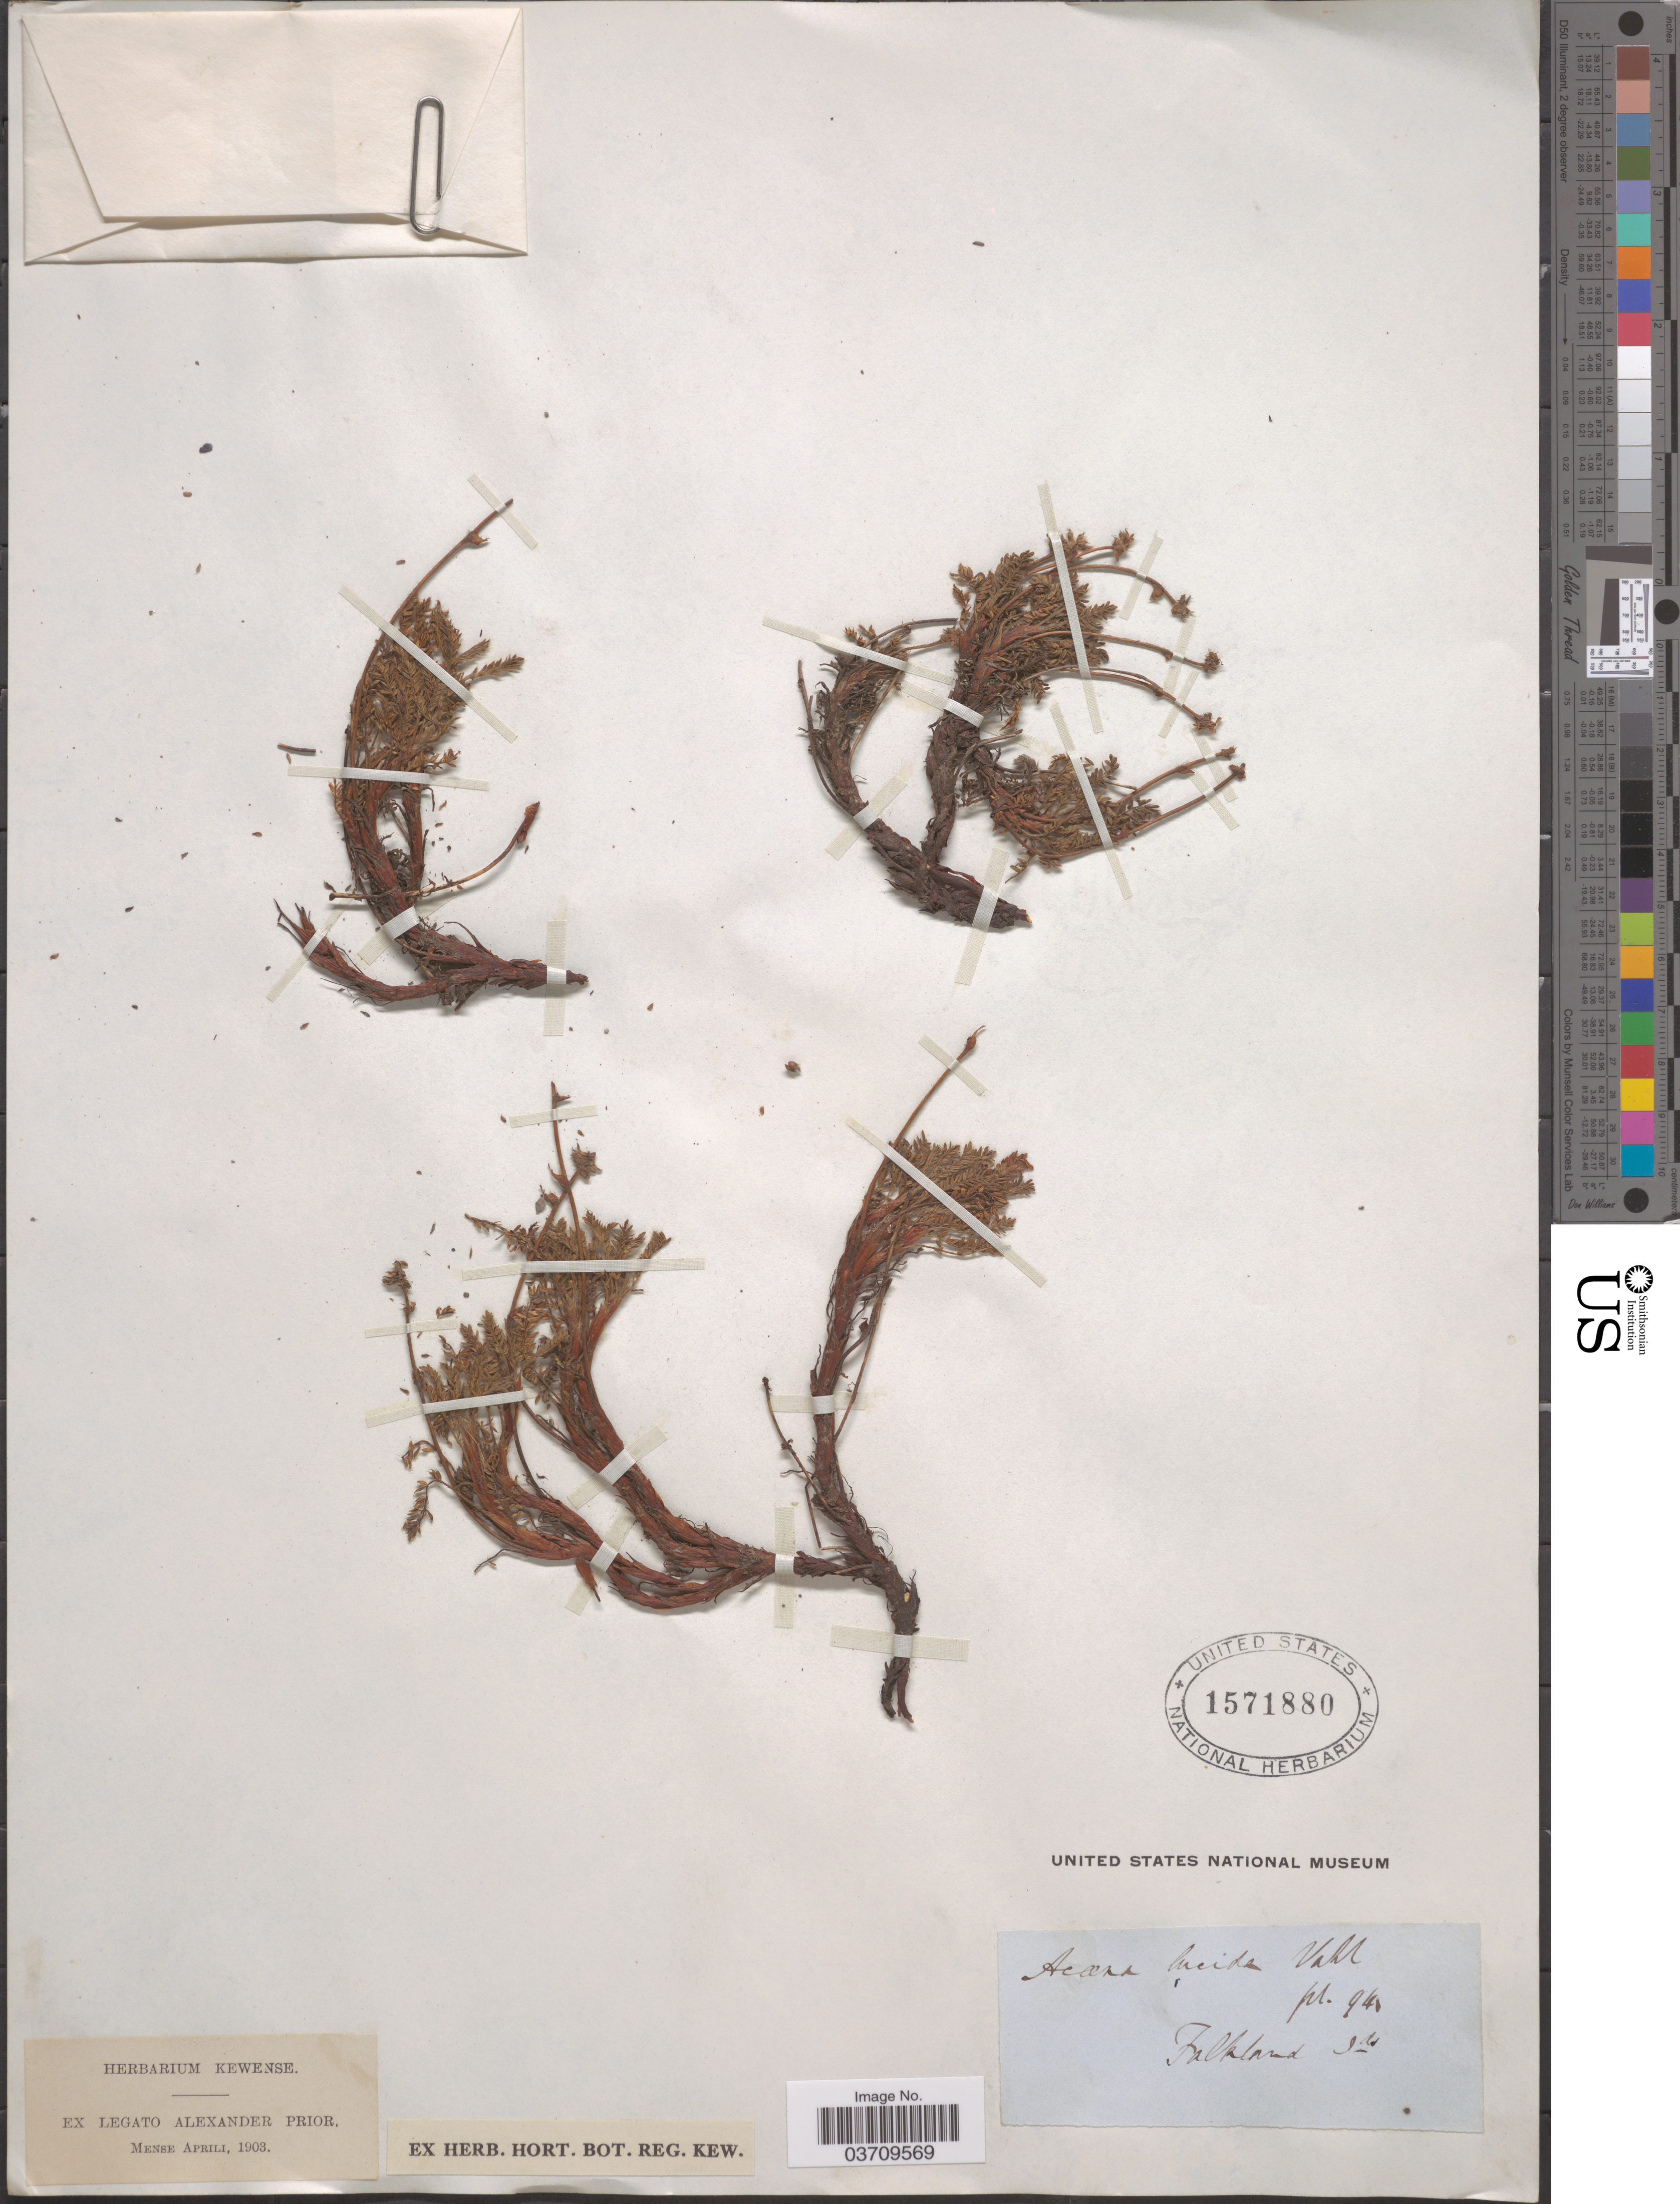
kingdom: Plantae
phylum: Tracheophyta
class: Magnoliopsida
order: Rosales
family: Rosaceae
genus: Acaena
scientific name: Acaena lucida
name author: (Aiton) Vahl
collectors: A. Prior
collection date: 1903-04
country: Falkland Islands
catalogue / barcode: US 1571880